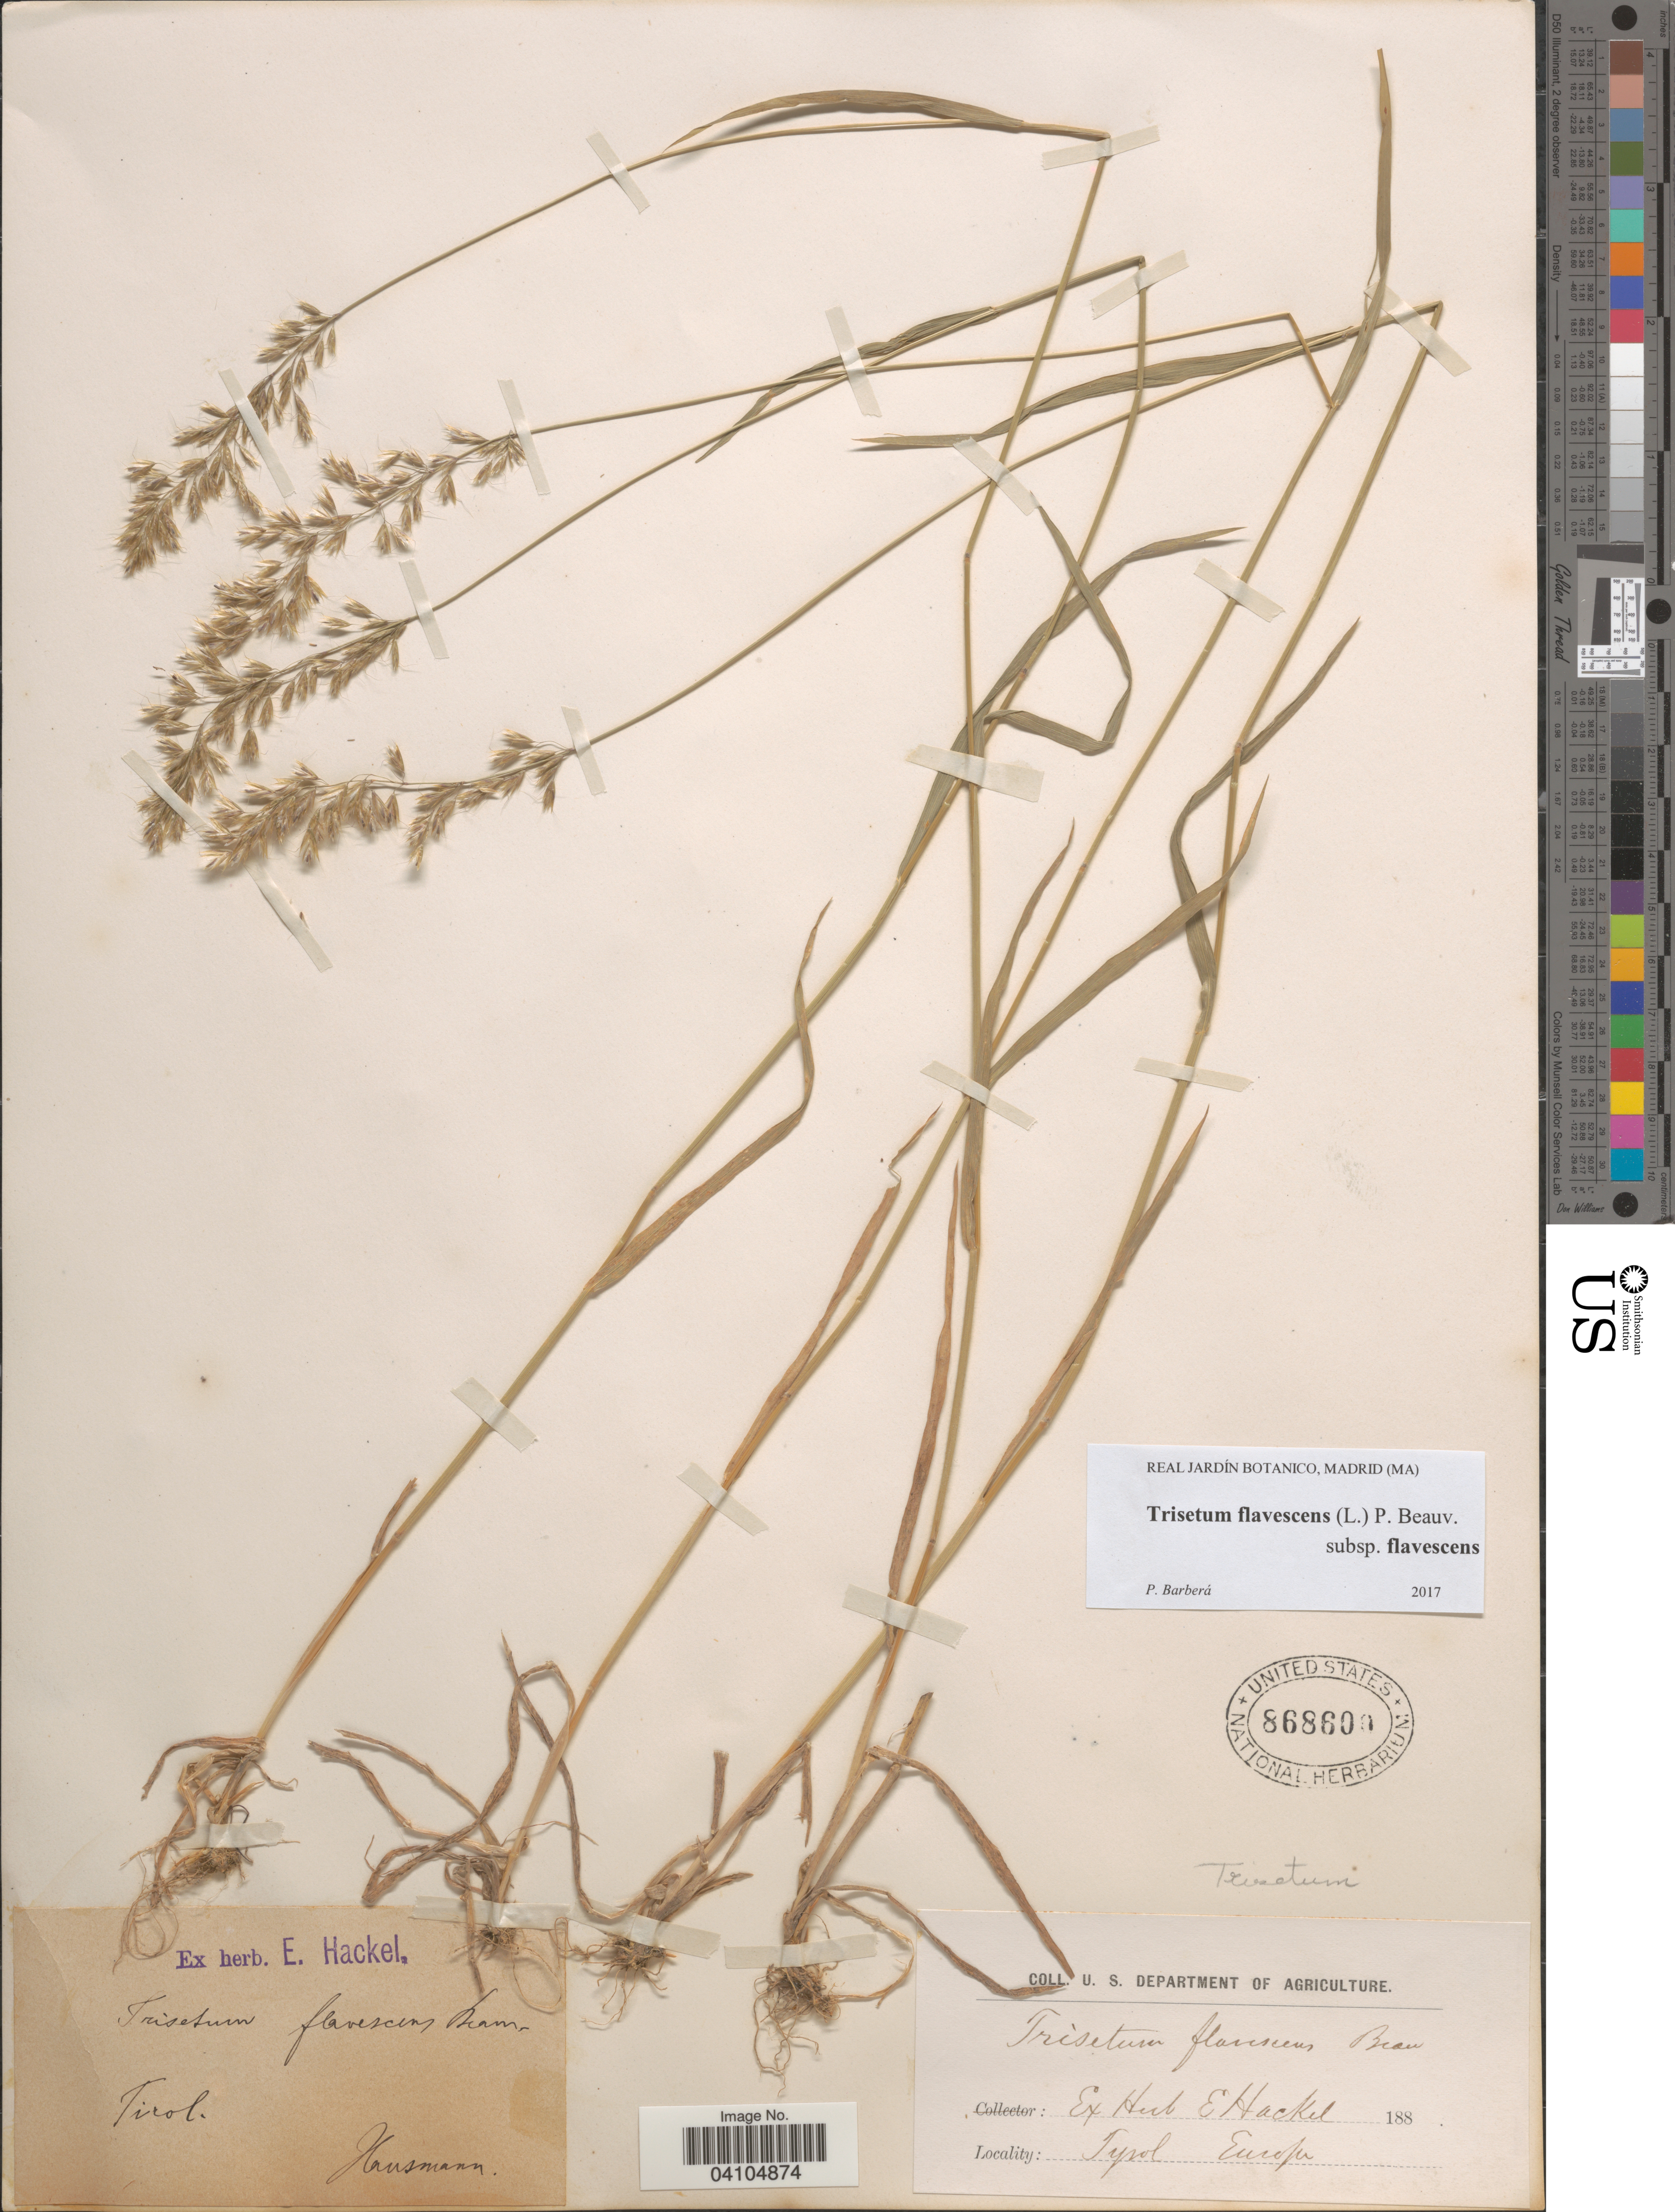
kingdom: Plantae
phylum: Tracheophyta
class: Liliopsida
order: Poales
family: Poaceae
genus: Trisetum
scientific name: Trisetum flavescens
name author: (L.) P. Beauv.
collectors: -. Hausmann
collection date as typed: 188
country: Austria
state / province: Tirol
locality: Tyrol Europe.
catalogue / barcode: US 868600